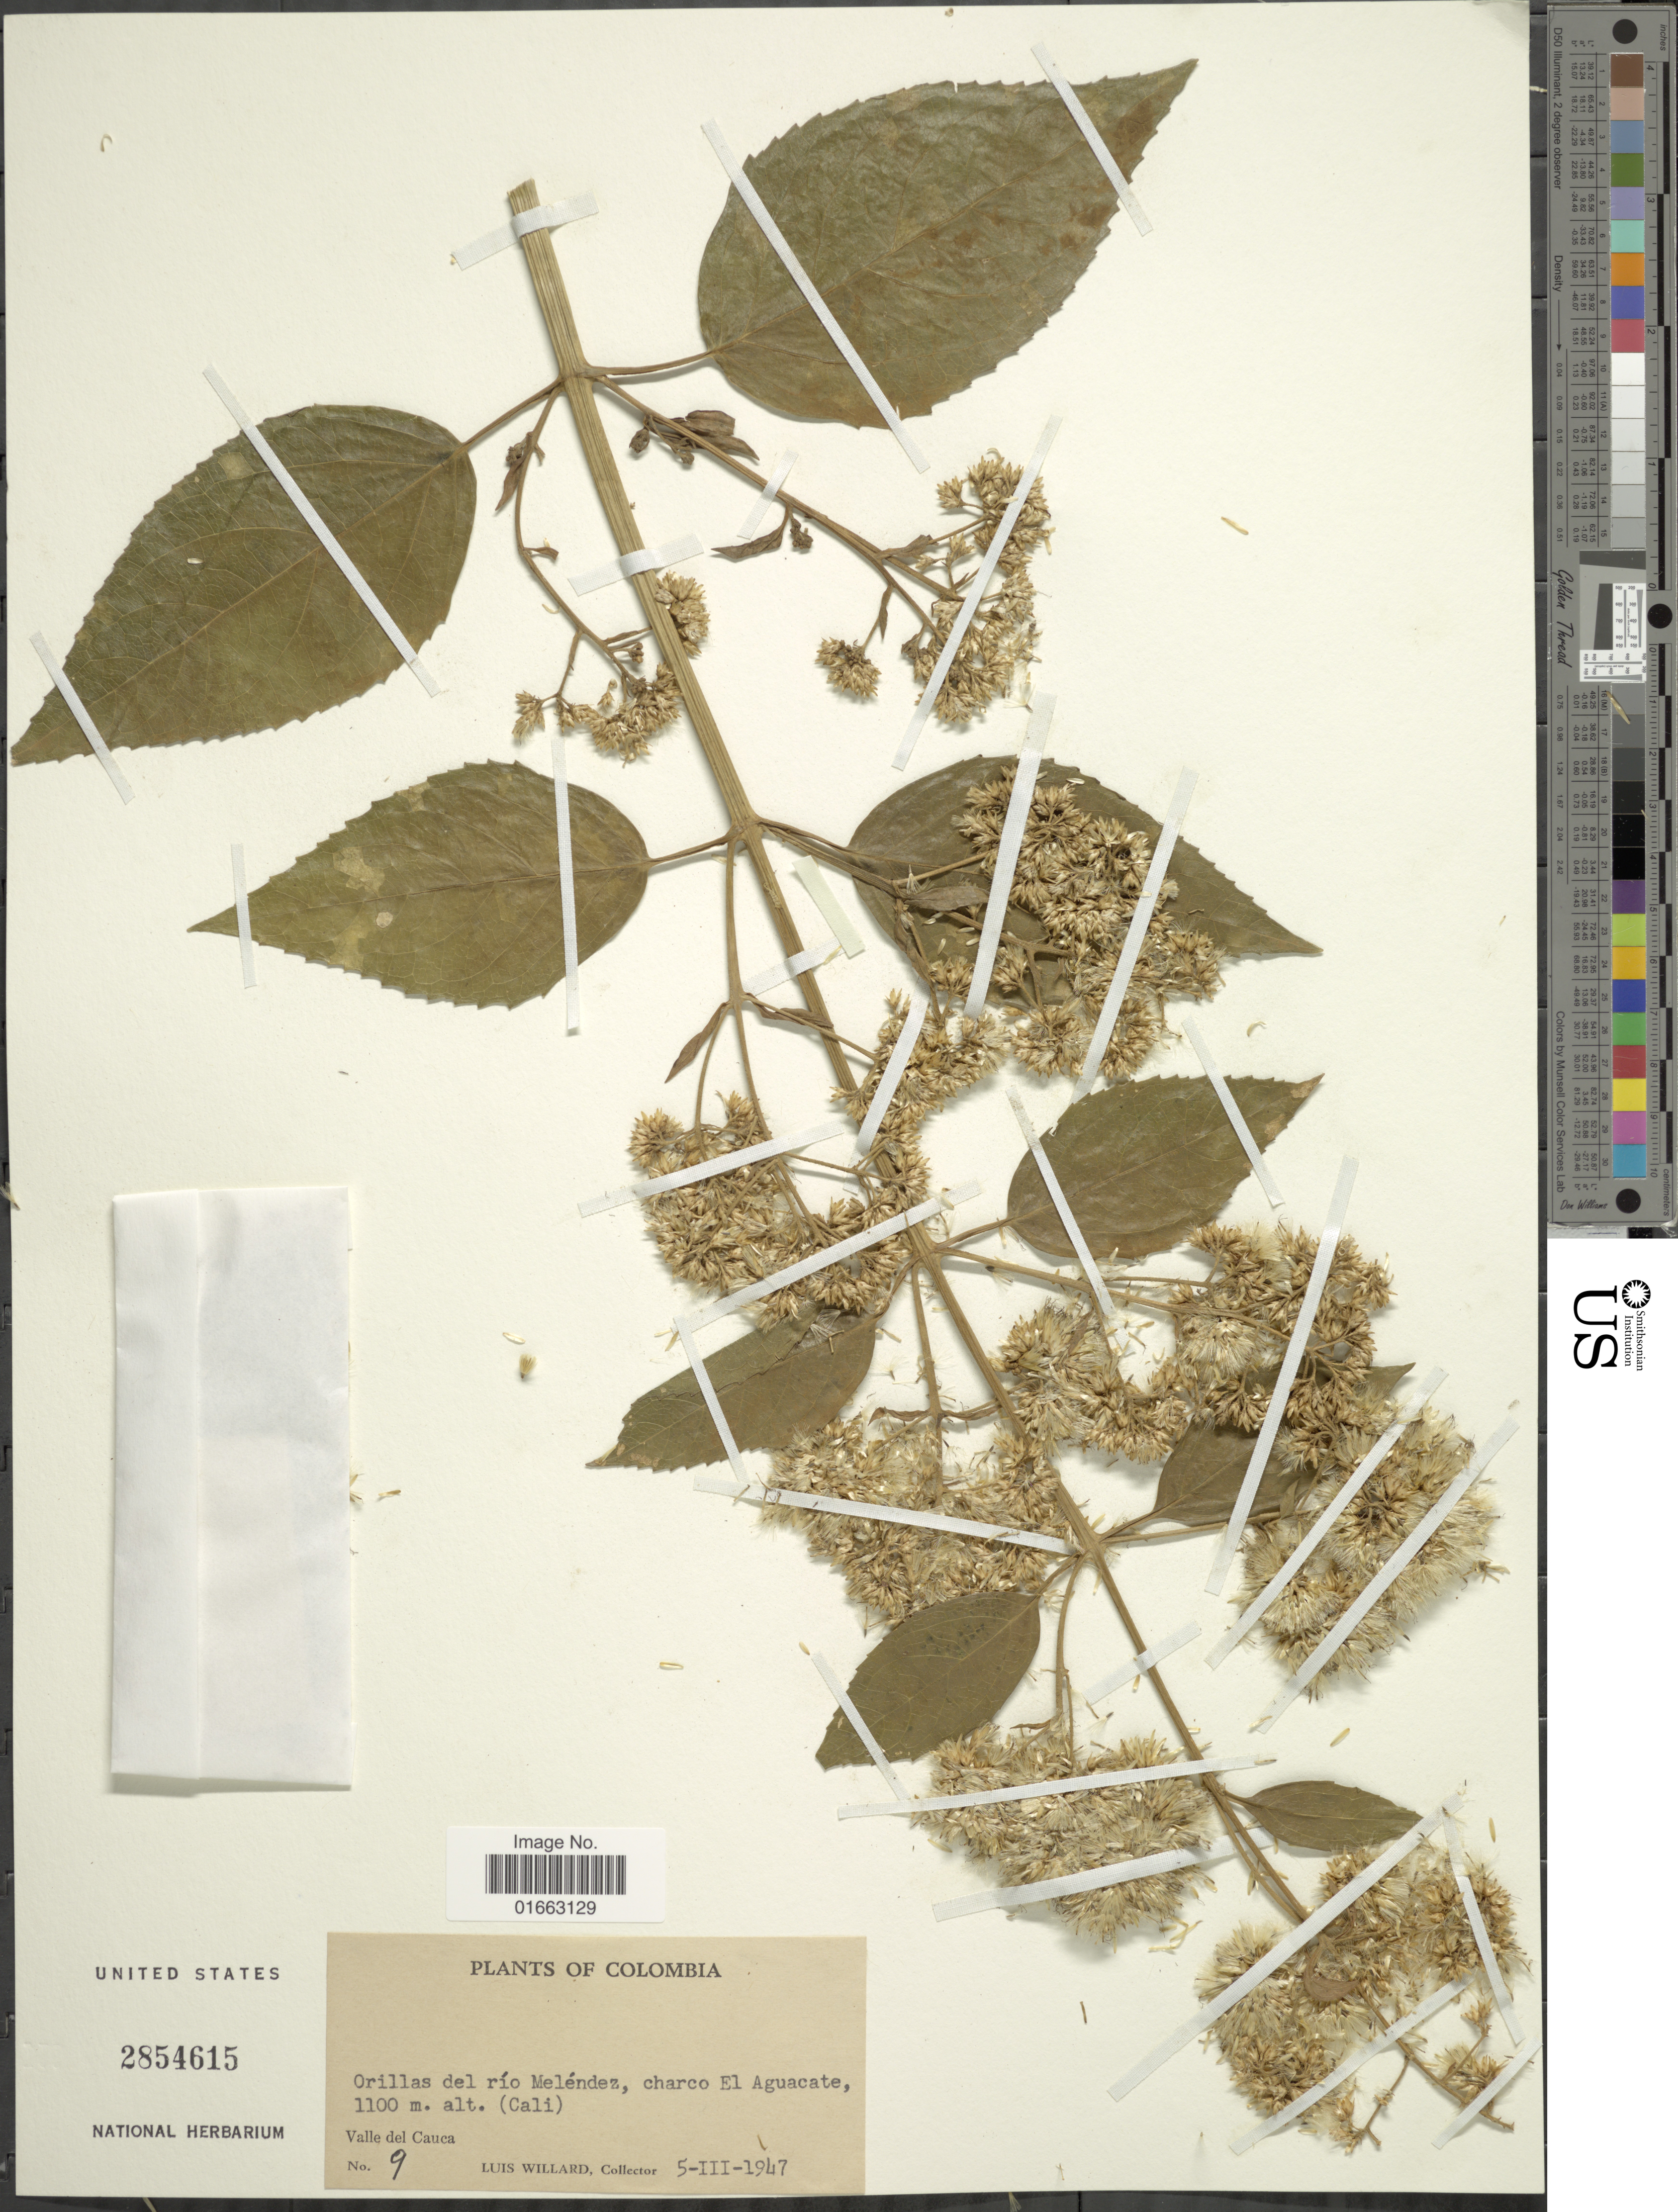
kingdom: Plantae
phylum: Tracheophyta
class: Magnoliopsida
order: Asterales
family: Asteraceae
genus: Critonia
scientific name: Critonia morifolia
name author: (Mill.) R.M. King & H. Rob.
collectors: L. Willard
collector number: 9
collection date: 1947-03-05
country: Colombia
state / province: Valle del Cauca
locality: Orillas del río Melémdez, charco El Aguacate, (Cali)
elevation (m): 1100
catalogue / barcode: US 2854615